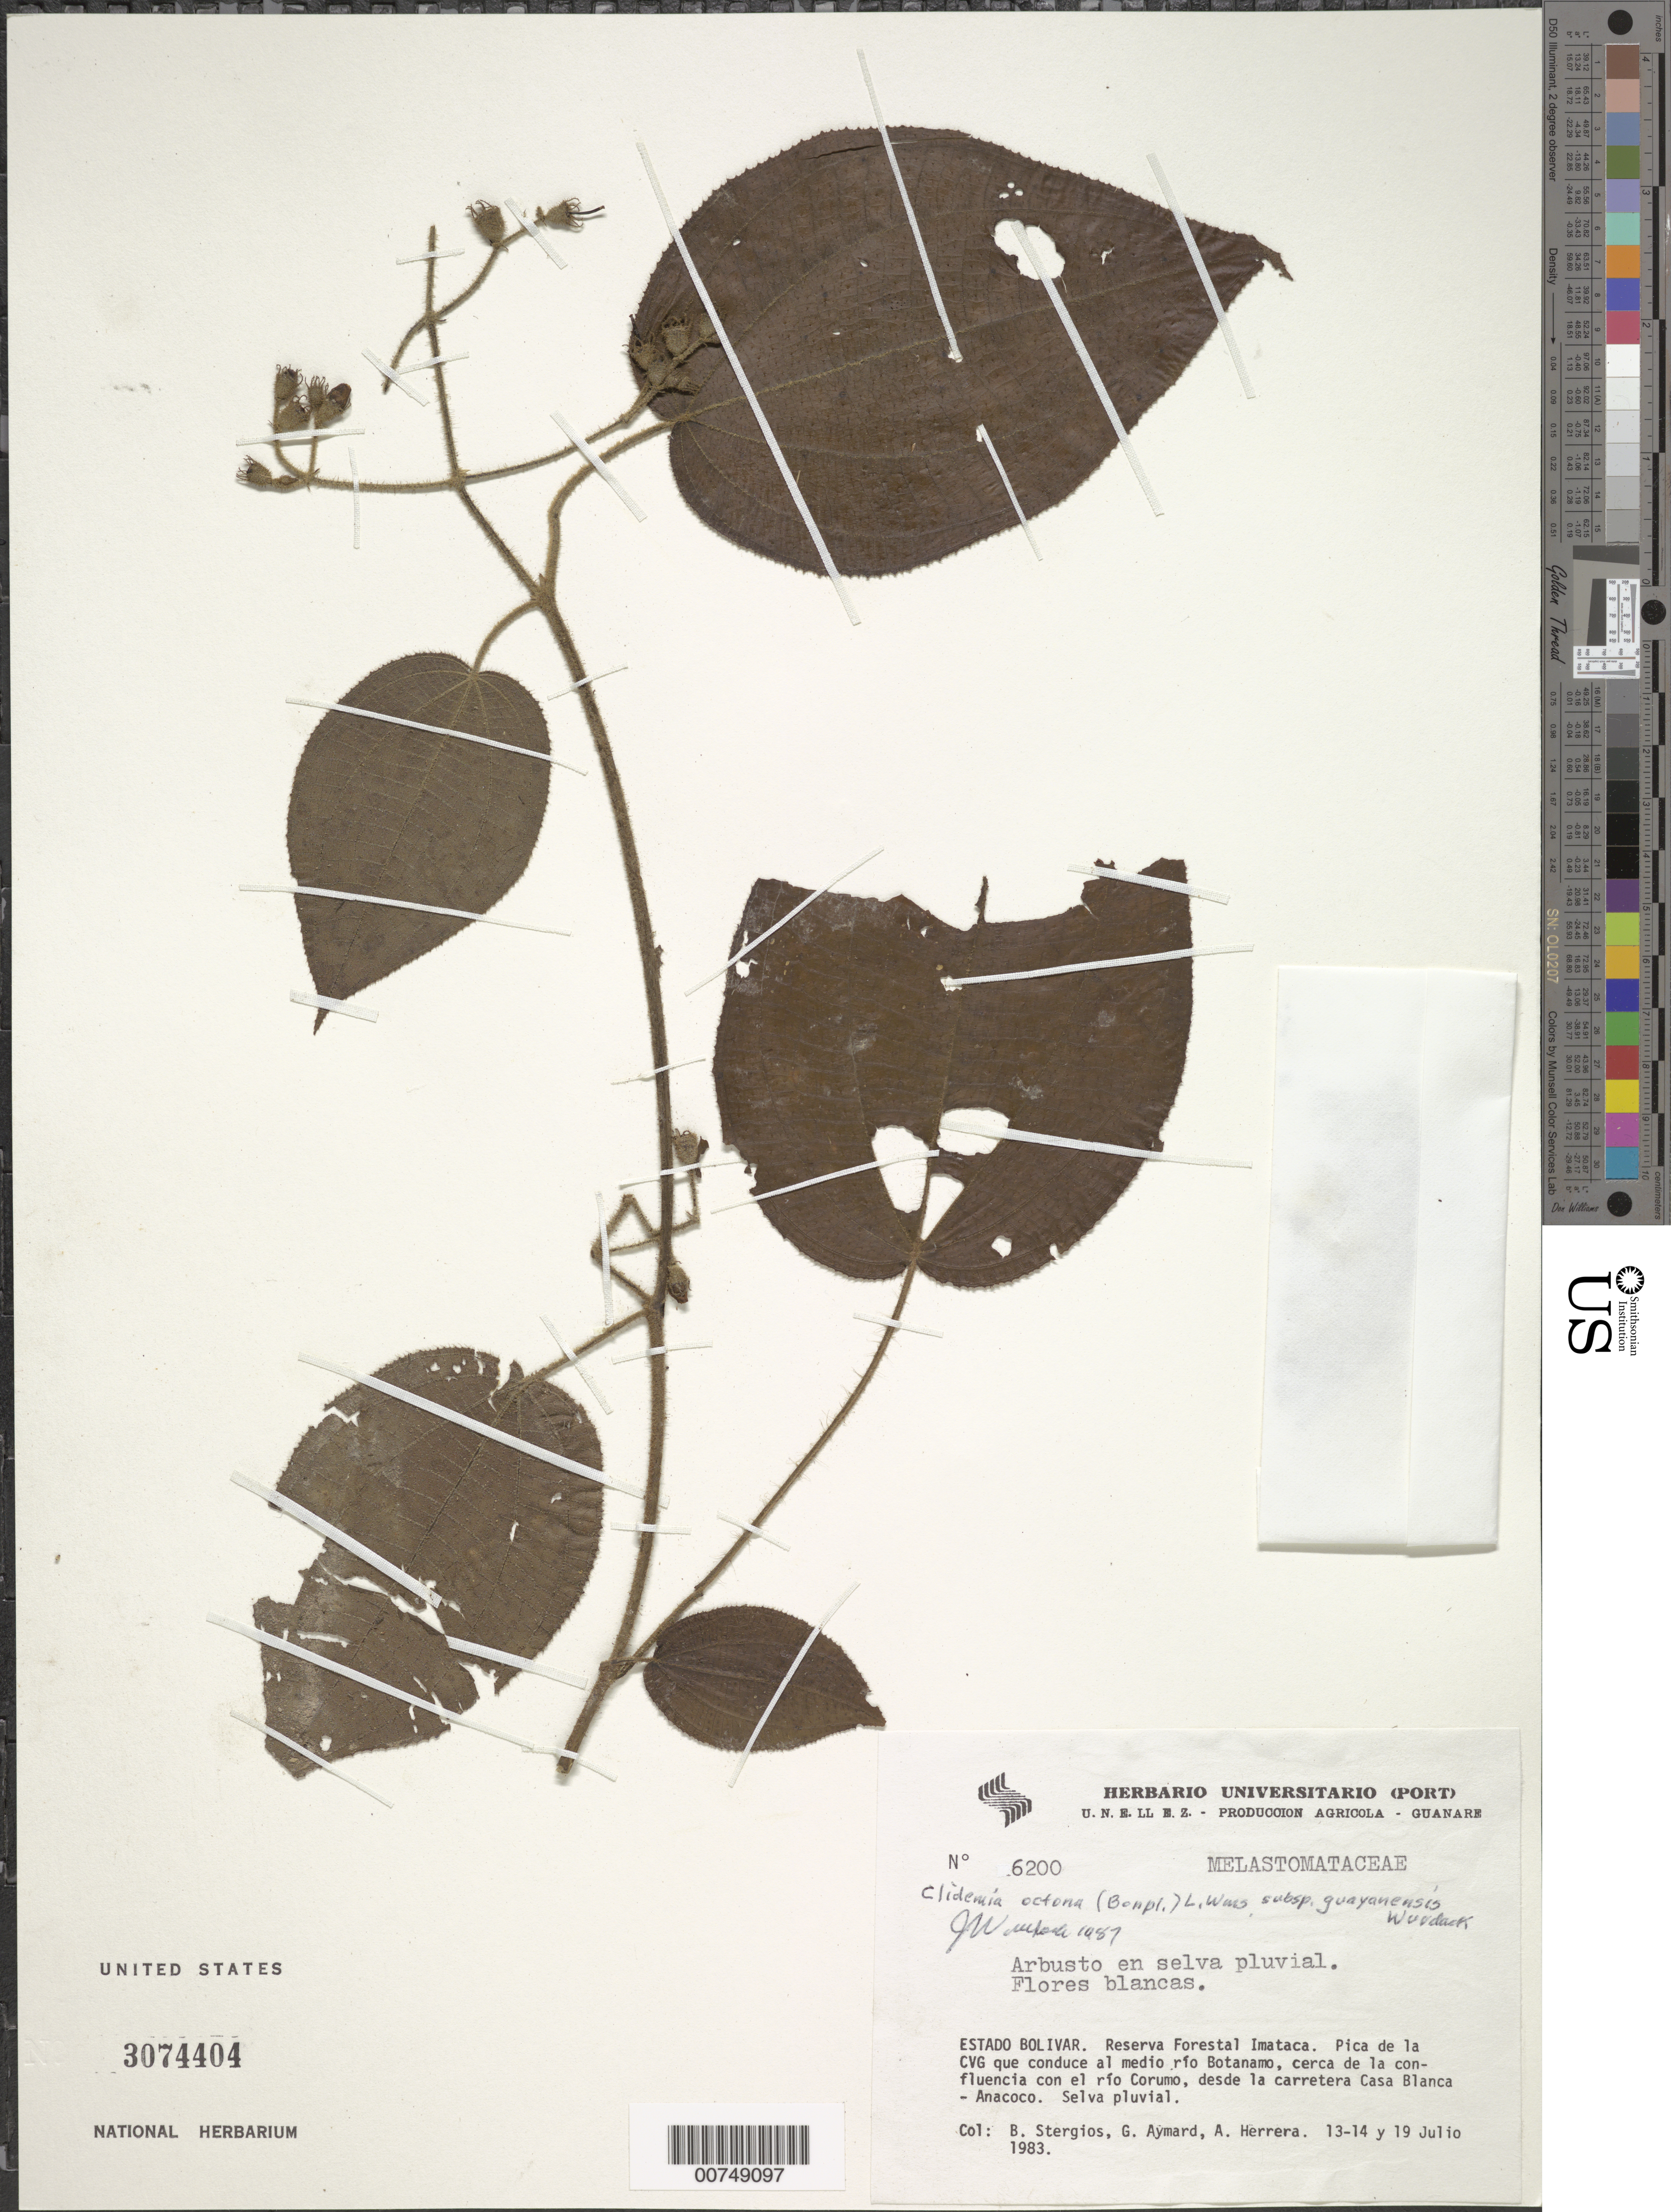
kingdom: Plantae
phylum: Tracheophyta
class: Magnoliopsida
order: Myrtales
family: Melastomataceae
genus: Clidemia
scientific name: Clidemia octona subsp. guayanensis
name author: Wurdack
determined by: Wurdack, John J., (US), US (UNITED STATES)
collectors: B. G. Stergios, G. A. Aymard & A. Herrera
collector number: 6200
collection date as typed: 13-Jul-83 to 19-Jul-83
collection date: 1983-07-13/1983-07-19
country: Venezuela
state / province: Bolívar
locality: Reserva Forestal Imataca, Pica de la CVG que conduce al medio Río Botanamo (cerca de la confluencia con el Río Coruma) desde la carretera Casa Blanca - Anacoco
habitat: Rainforest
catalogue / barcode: US 3074404